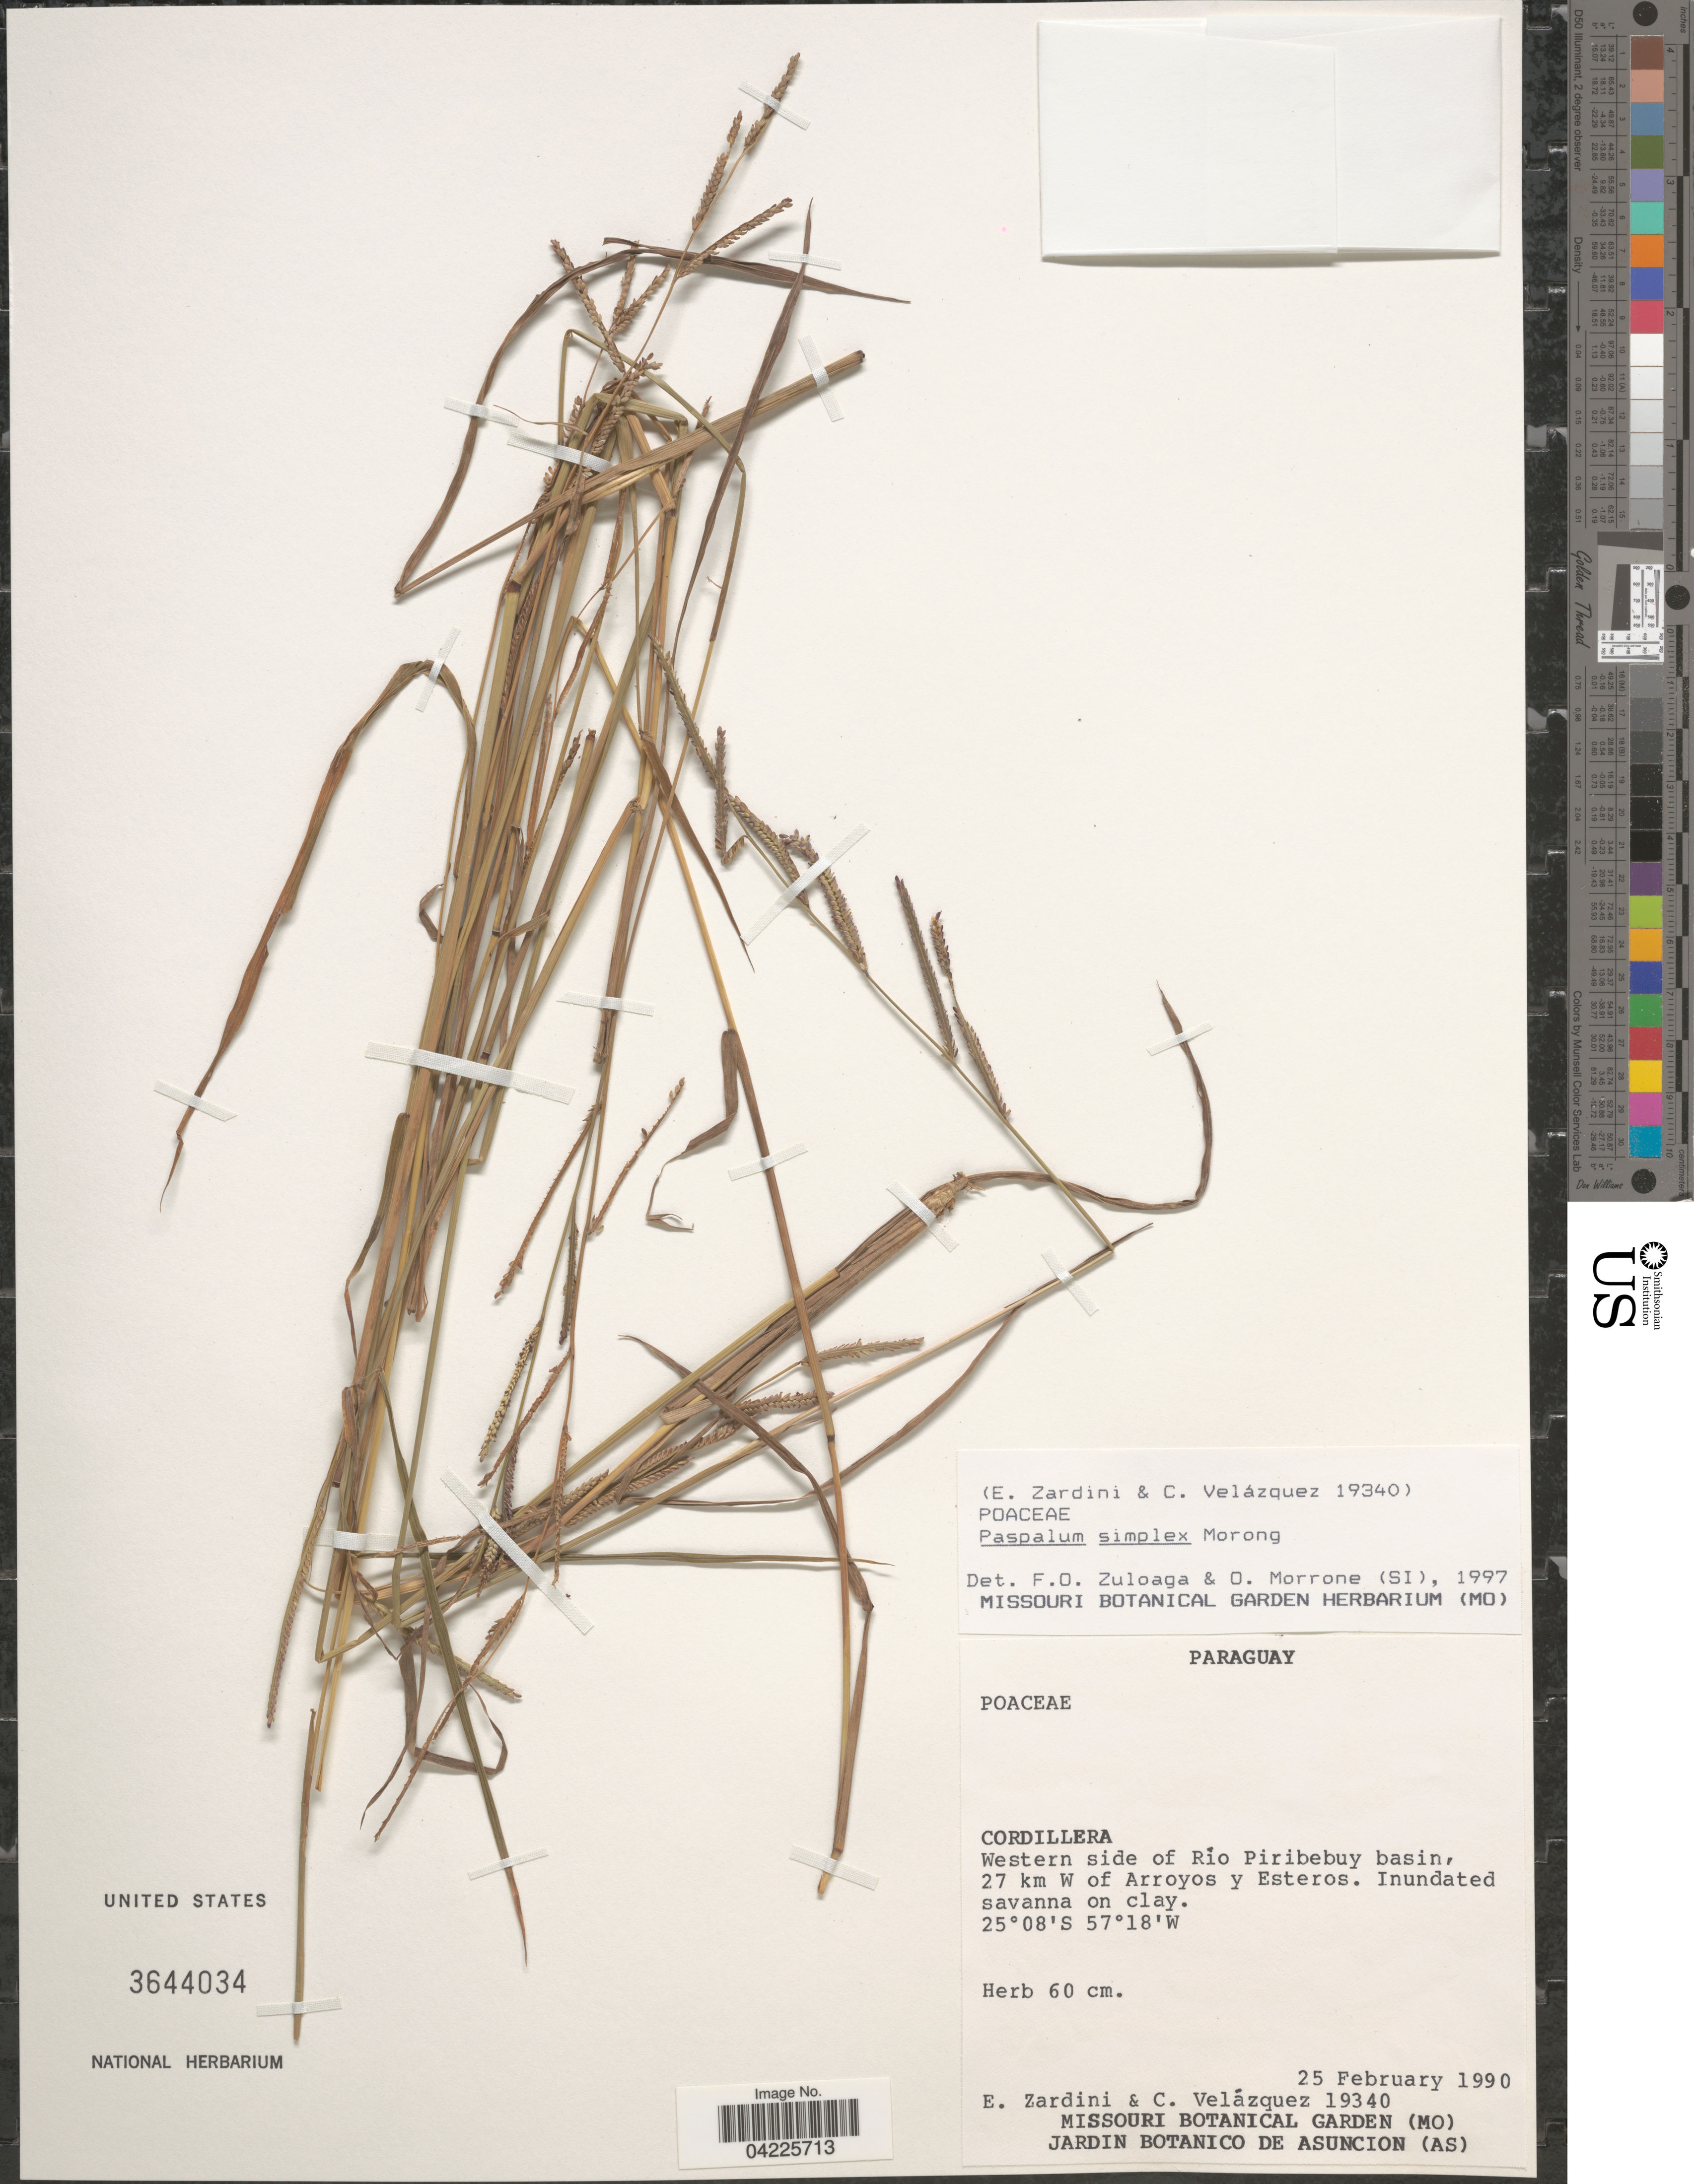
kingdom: Plantae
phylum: Tracheophyta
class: Liliopsida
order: Poales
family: Poaceae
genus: Paspalum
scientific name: Paspalum simplex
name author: Morong in Morong & Britton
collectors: E. Zardini & C. Velázquez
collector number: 19340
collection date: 1990-02-25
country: Paraguay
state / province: Cordillera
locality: Western side of Río Piribebuy basin, 27 km W of Arroyos y Esteros. Inundated savanna on clay.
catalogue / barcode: US 3644034